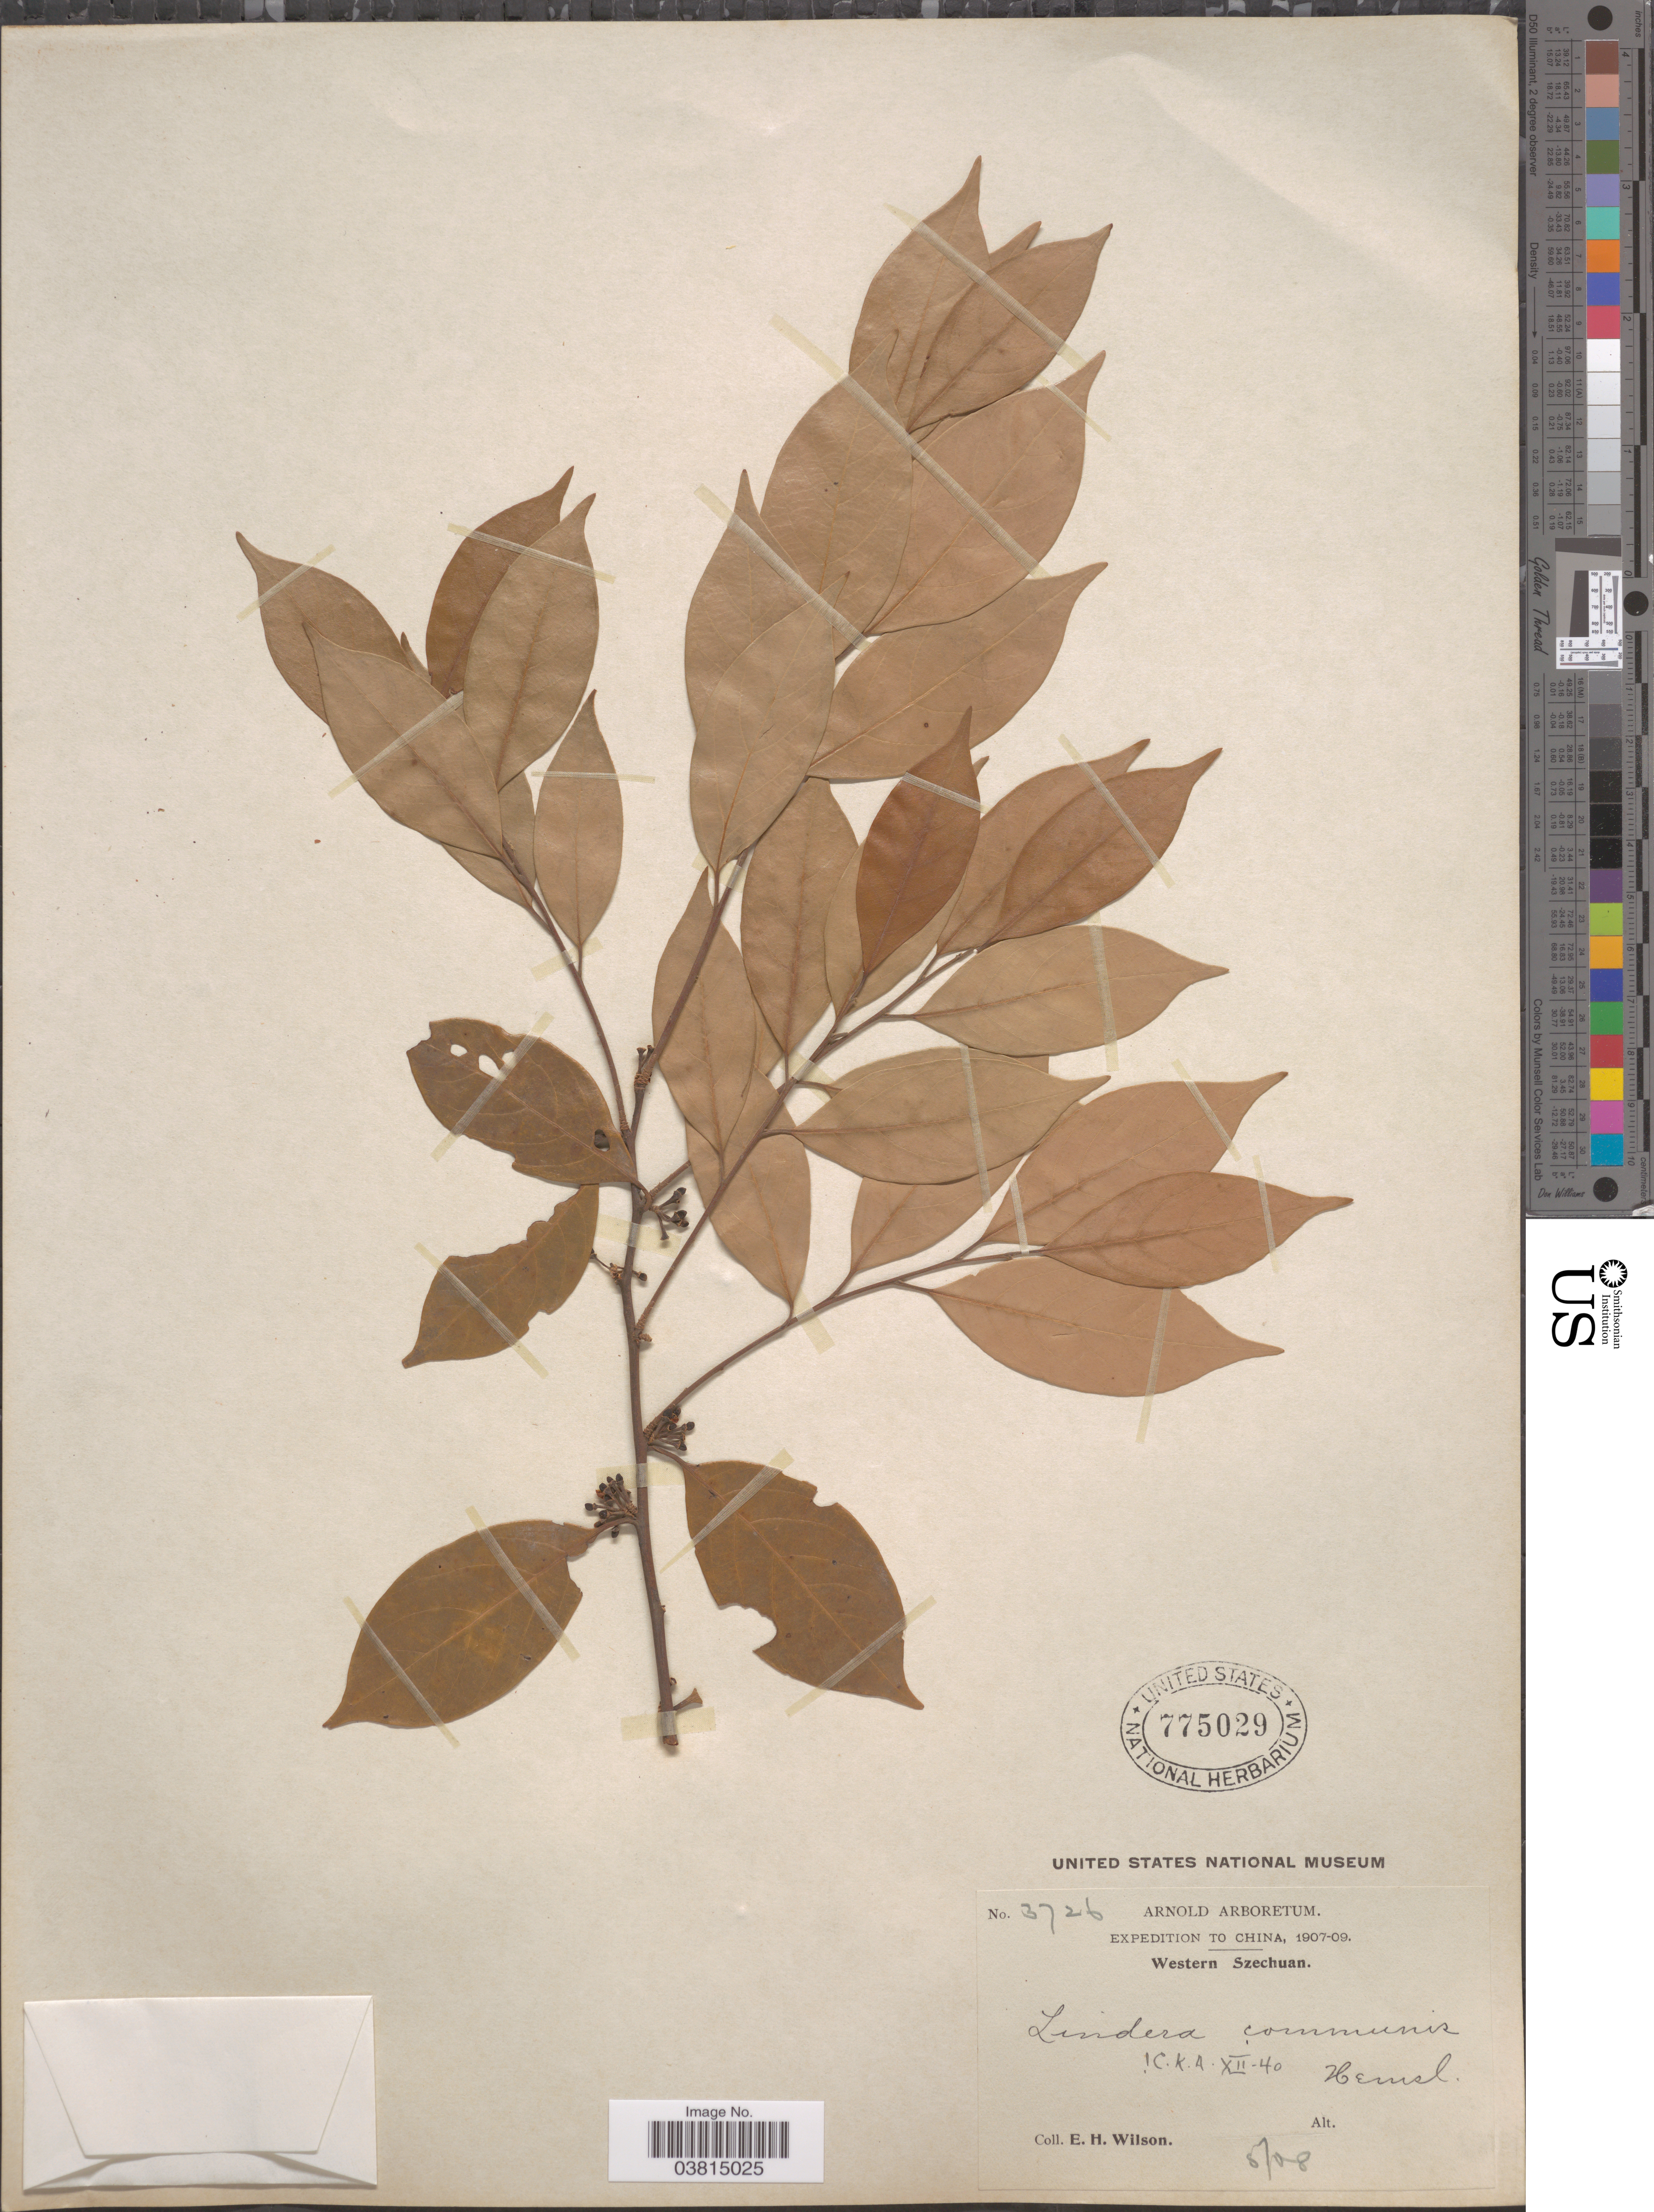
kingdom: Plantae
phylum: Tracheophyta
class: Magnoliopsida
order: Laurales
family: Lauraceae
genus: Lindera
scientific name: Lindera communis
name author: Hemsl.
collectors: E. Wilson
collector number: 3726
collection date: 1908-05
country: China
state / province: Sichuan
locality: Western Szechuan.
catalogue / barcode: US 775029